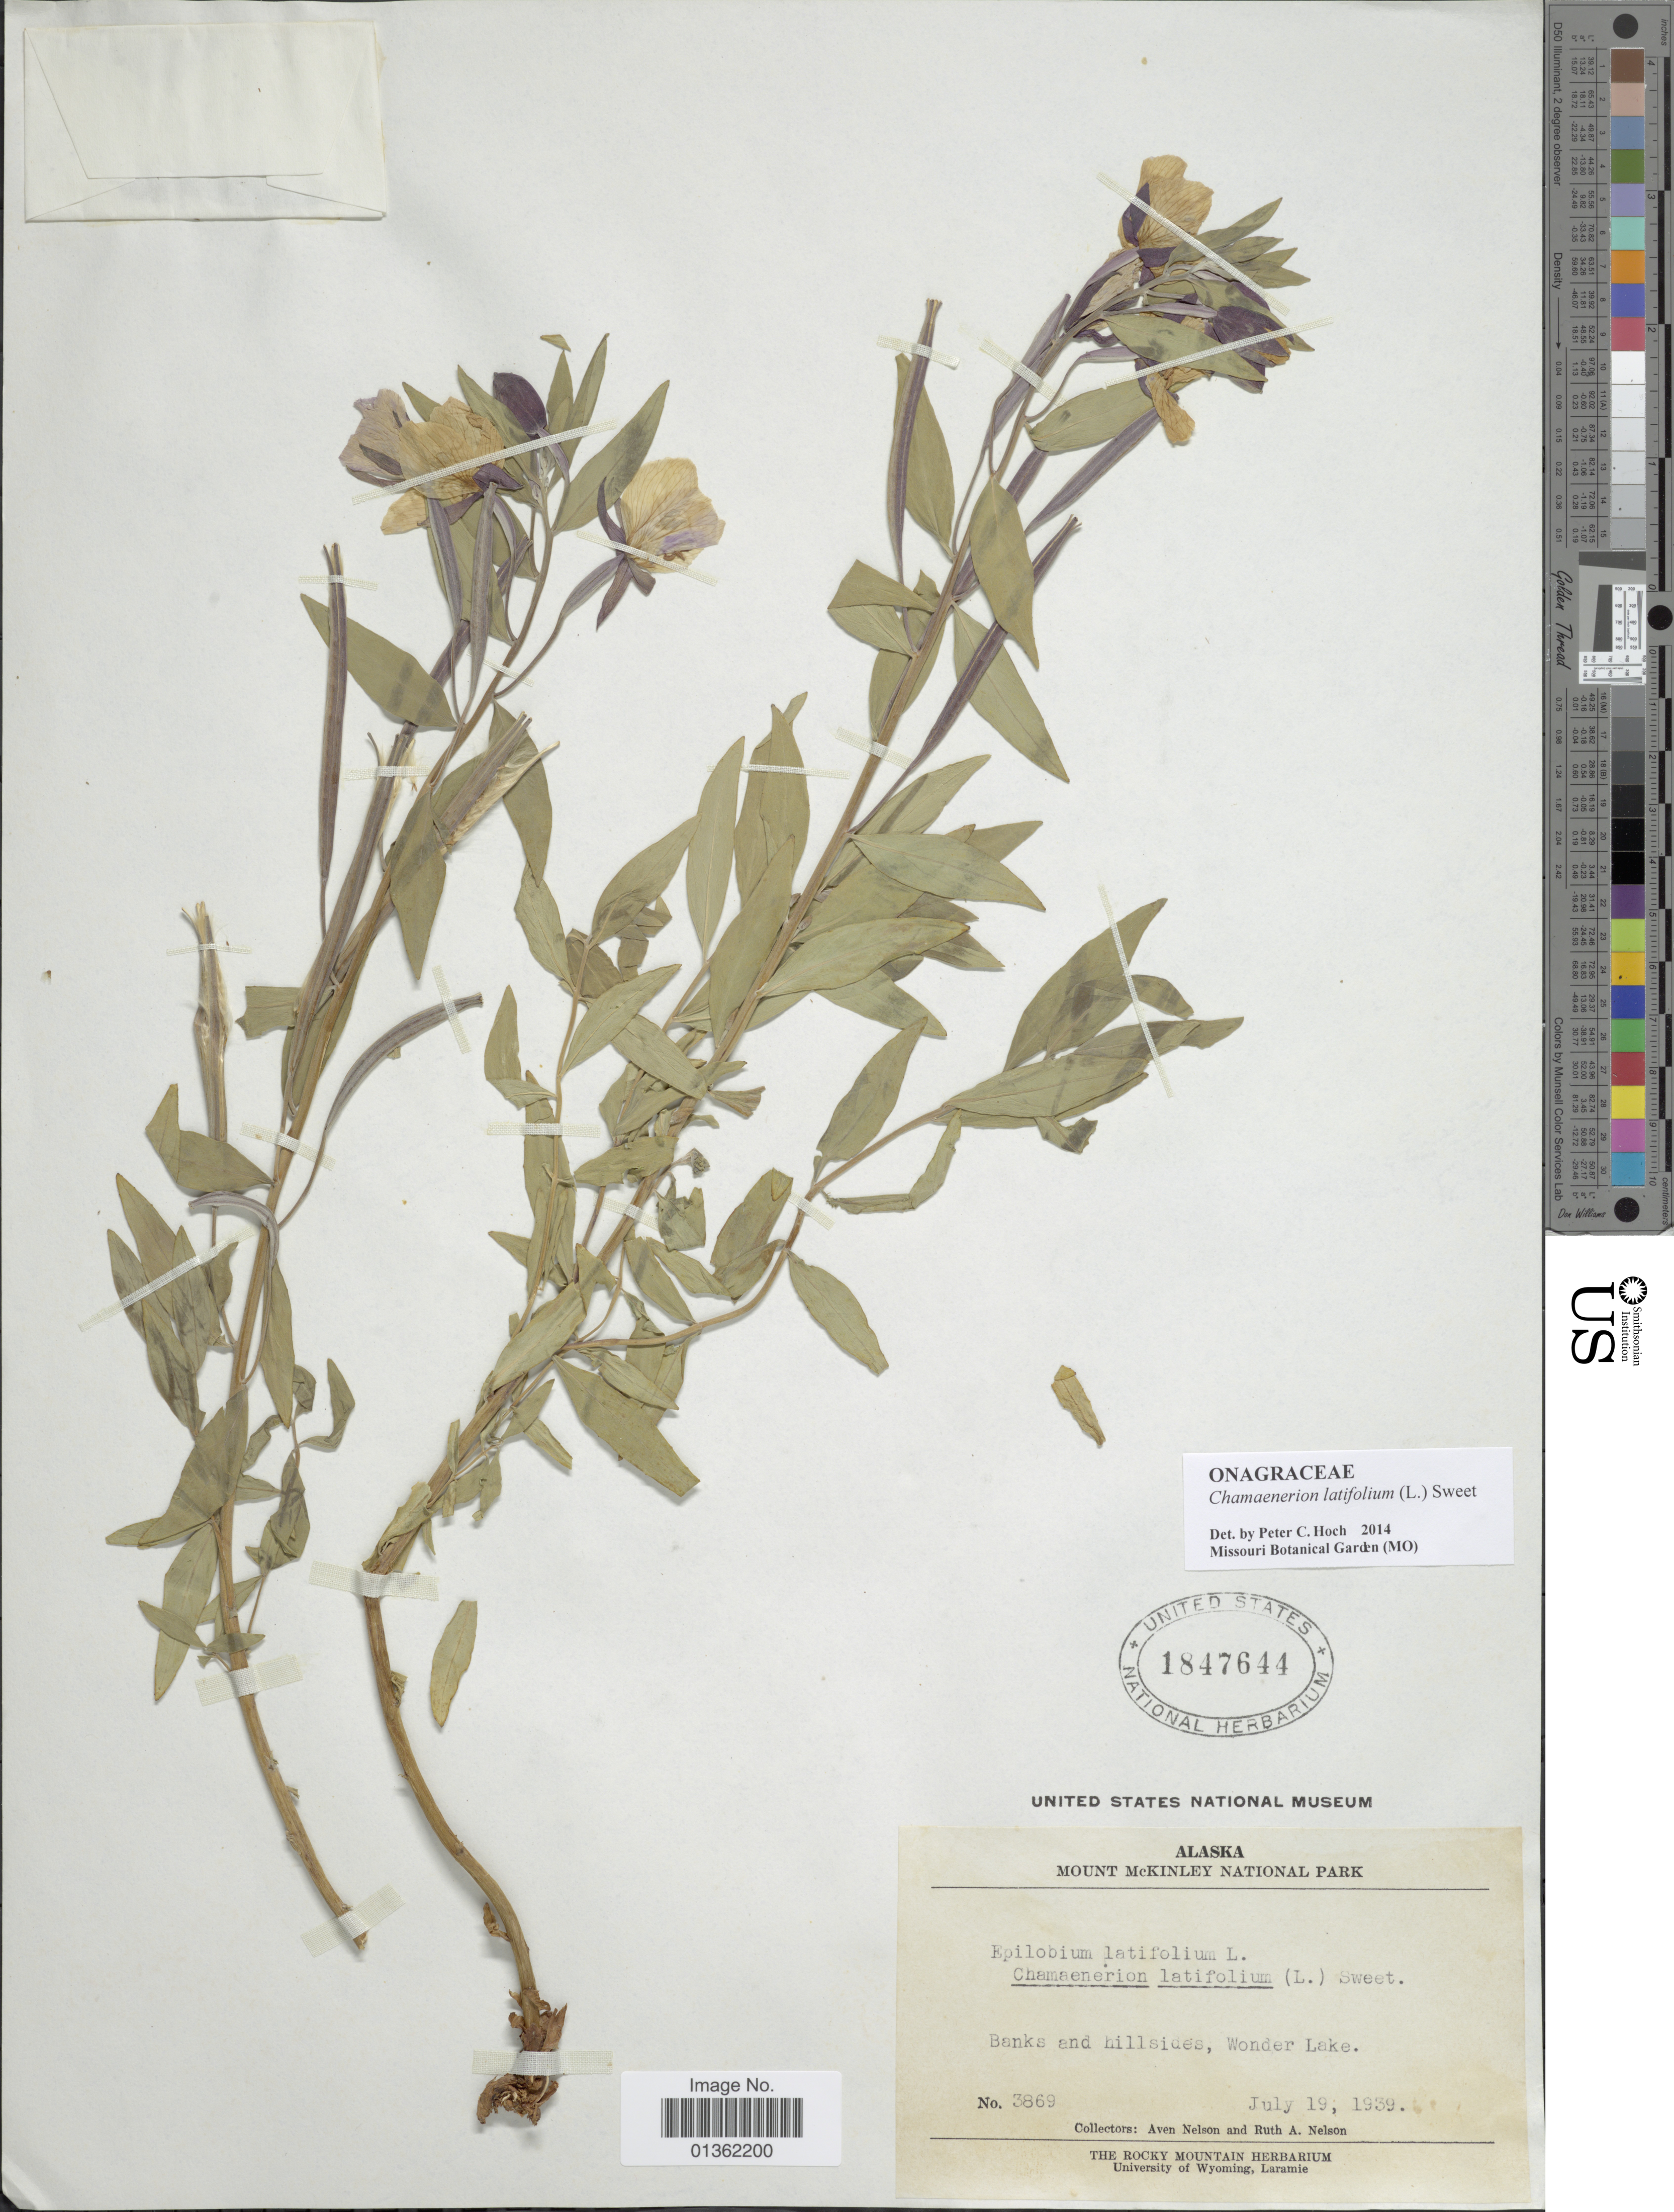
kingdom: Plantae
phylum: Tracheophyta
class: Magnoliopsida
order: Myrtales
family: Onagraceae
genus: Chamaenerion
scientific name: Chamaenerion latifolium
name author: (L.) Th. Fr. & Lange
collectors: A. Nelson & R. A. Nelson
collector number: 3869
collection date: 1939-07-19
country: United States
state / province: Alaska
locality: Banks and hillsides, Wonder Lake.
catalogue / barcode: US 1847644